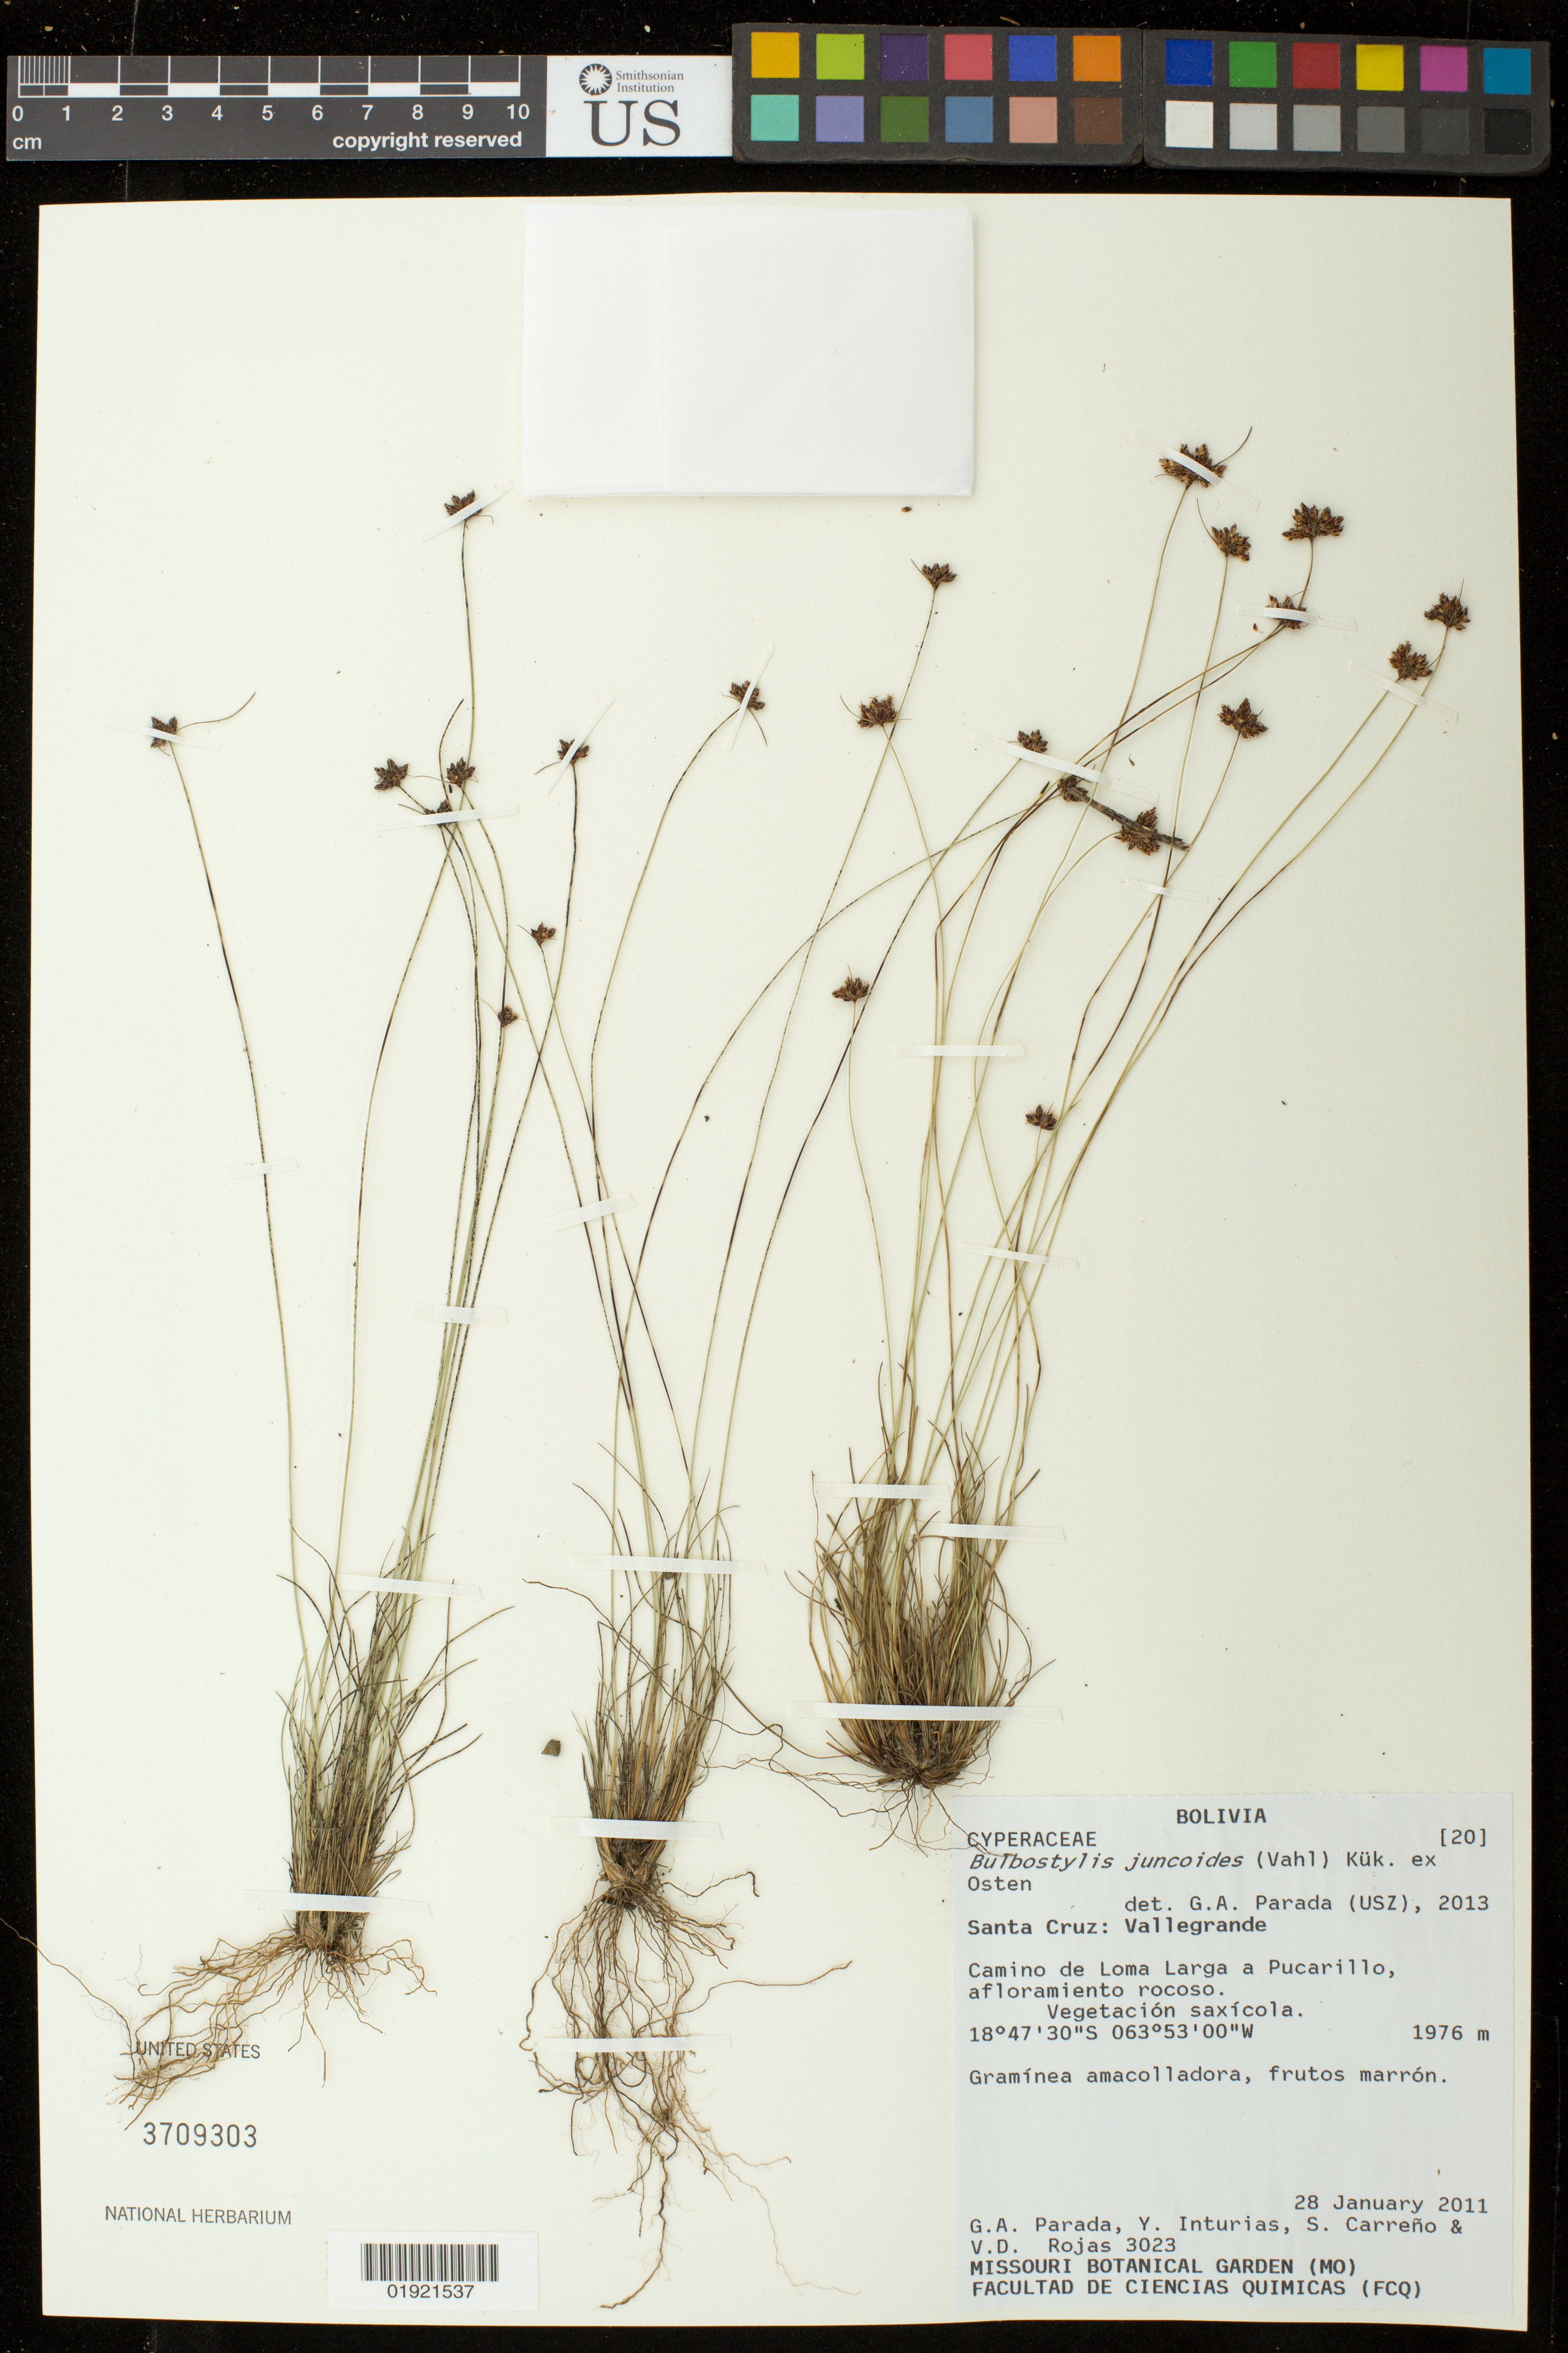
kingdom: Plantae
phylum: Tracheophyta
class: Liliopsida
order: Poales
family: Cyperaceae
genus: Bulbostylis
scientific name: Bulbostylis juncoides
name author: (Vahl) Kük. ex Herter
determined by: Parada, G. Alexander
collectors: G. Parada, Y. Inturias, S. Carreno & V. Rojas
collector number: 3023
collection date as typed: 28 January 2011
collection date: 2011-01-28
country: Bolivia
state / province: Santa Cruz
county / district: Vallegrande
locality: Santa Cruz: Vallegrande, Camino de Loma Larga a Pucarillo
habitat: afloramiento rocoso, vegetación saxicola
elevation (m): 1976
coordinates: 18 47 30 S, 063 53 0 W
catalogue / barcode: US 3709303